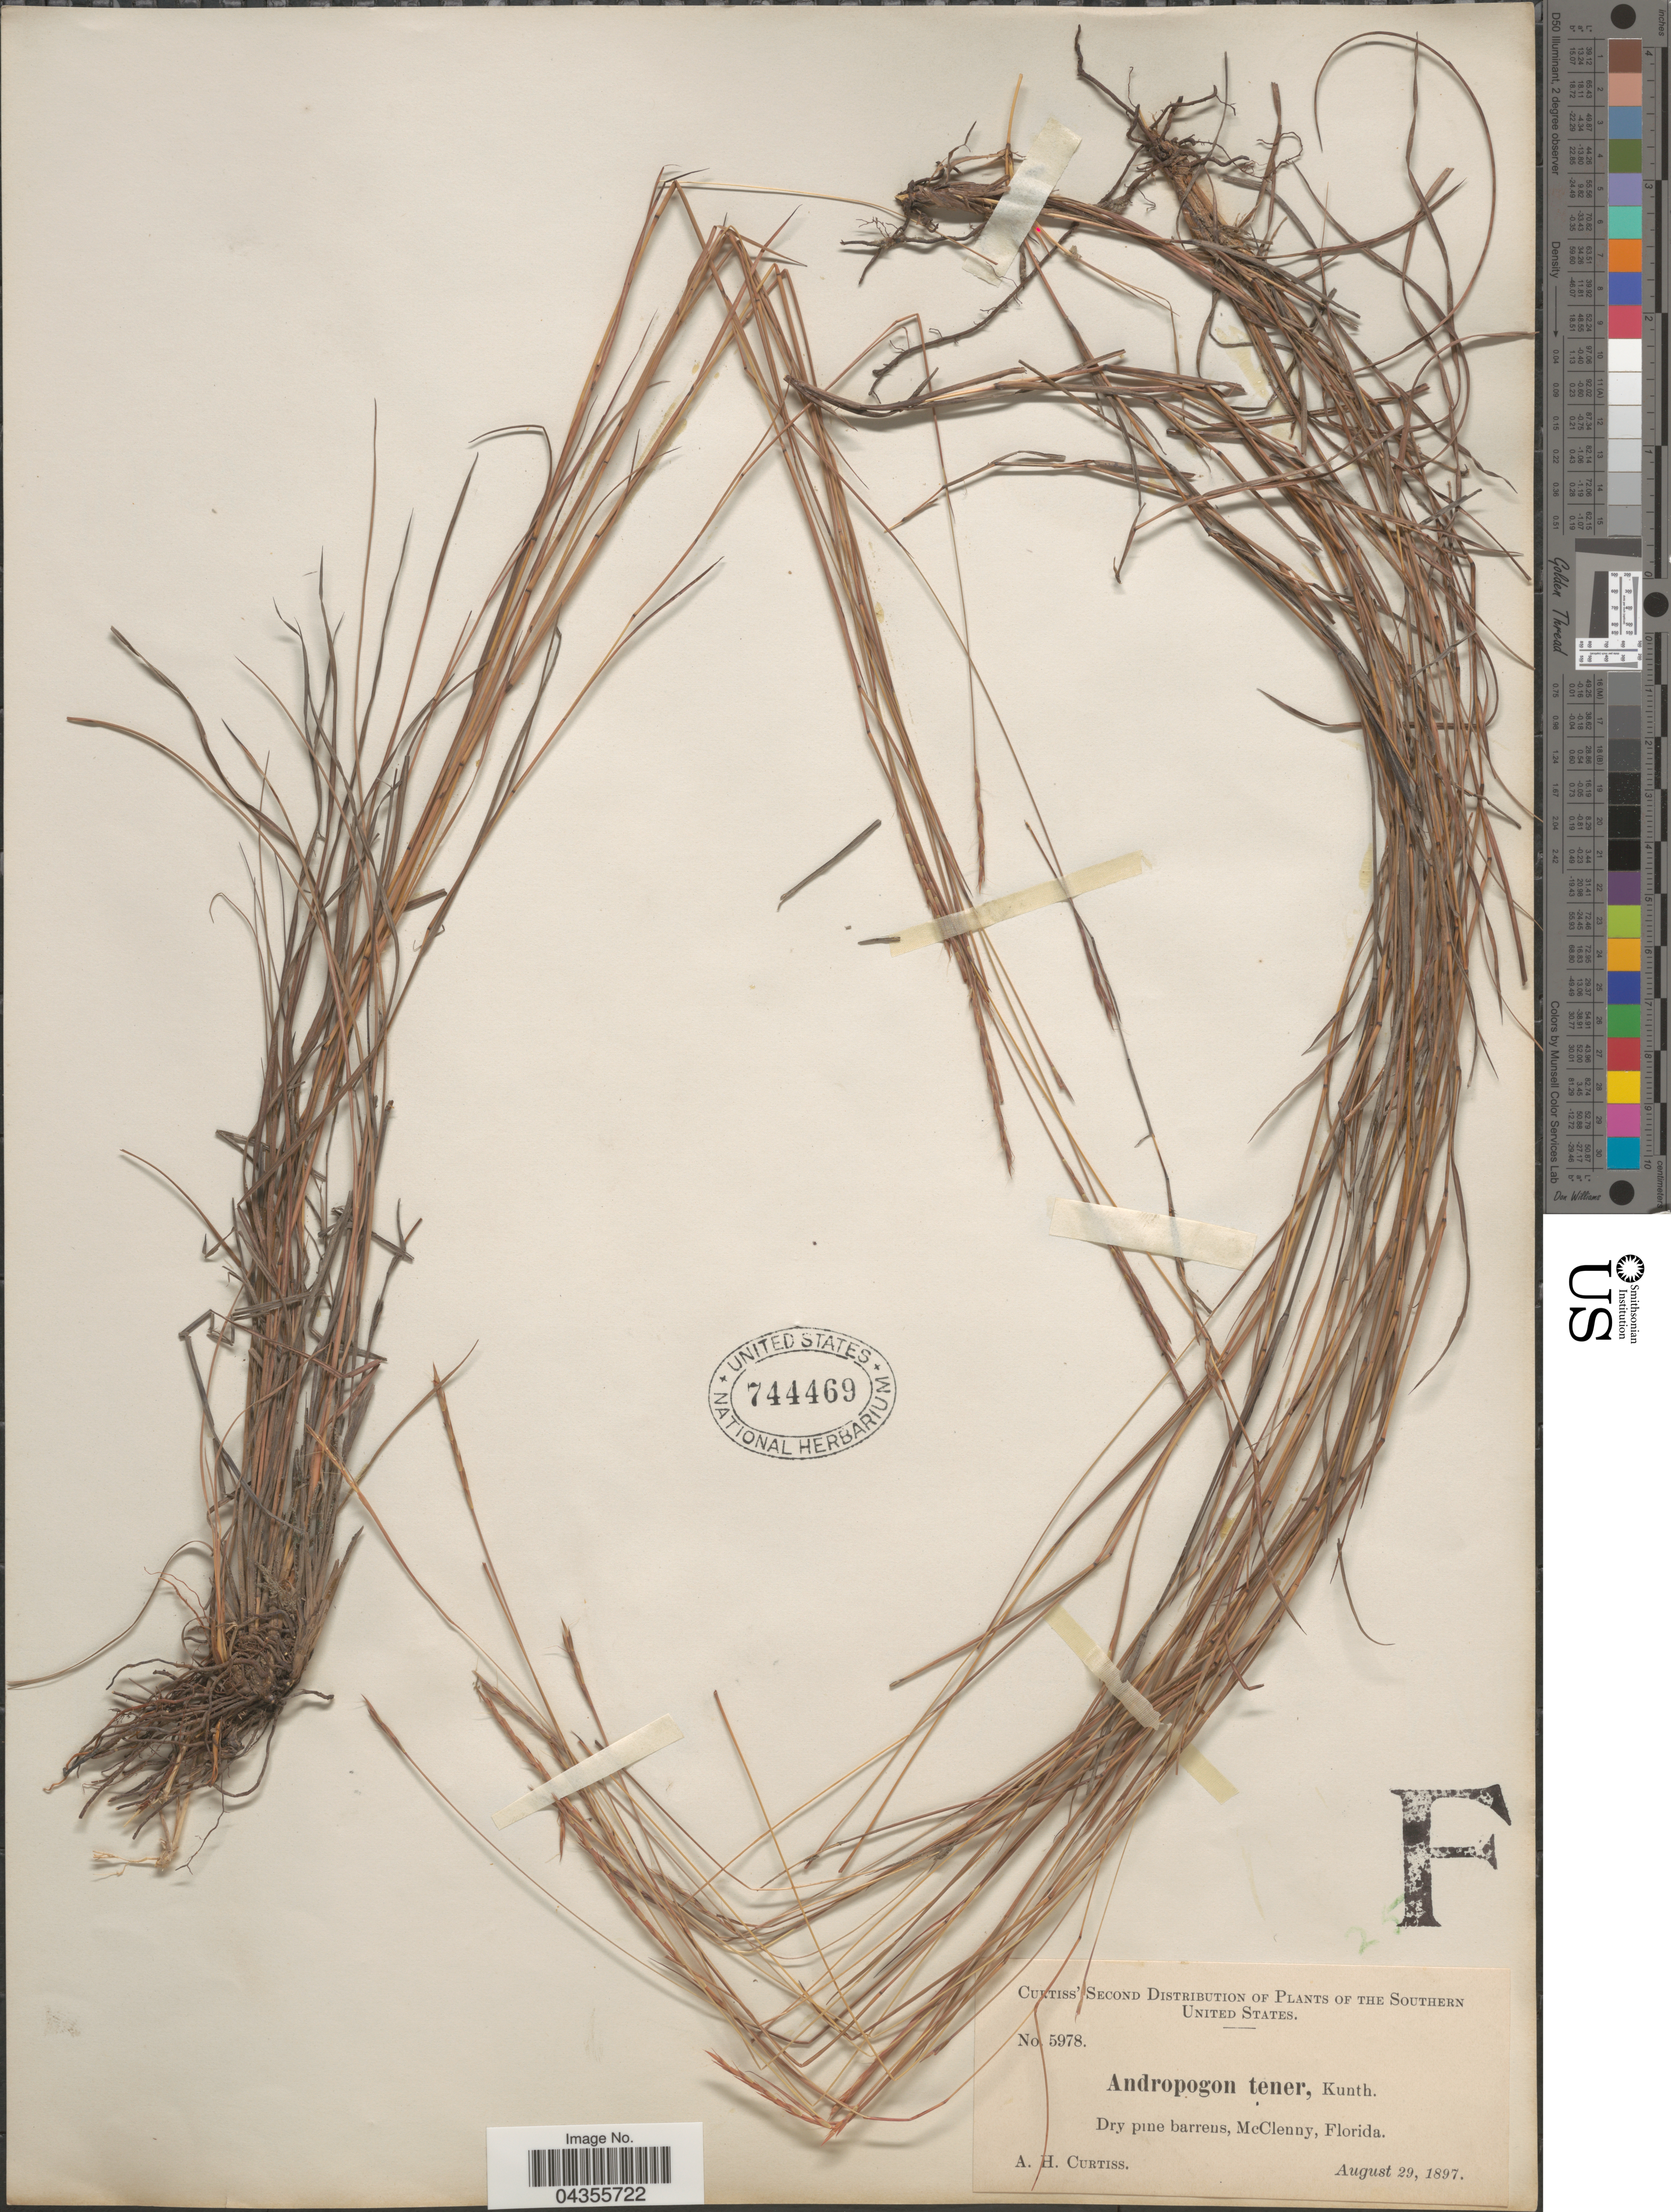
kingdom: Plantae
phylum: Tracheophyta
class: Liliopsida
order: Poales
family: Poaceae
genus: Schizachyrium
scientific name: Schizachyrium tenerum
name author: Nees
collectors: A. H. Curtiss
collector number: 5978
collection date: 1897-08-29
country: United States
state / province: Florida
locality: Southern United States. Dry pine barrens, McClenny.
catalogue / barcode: US 744469